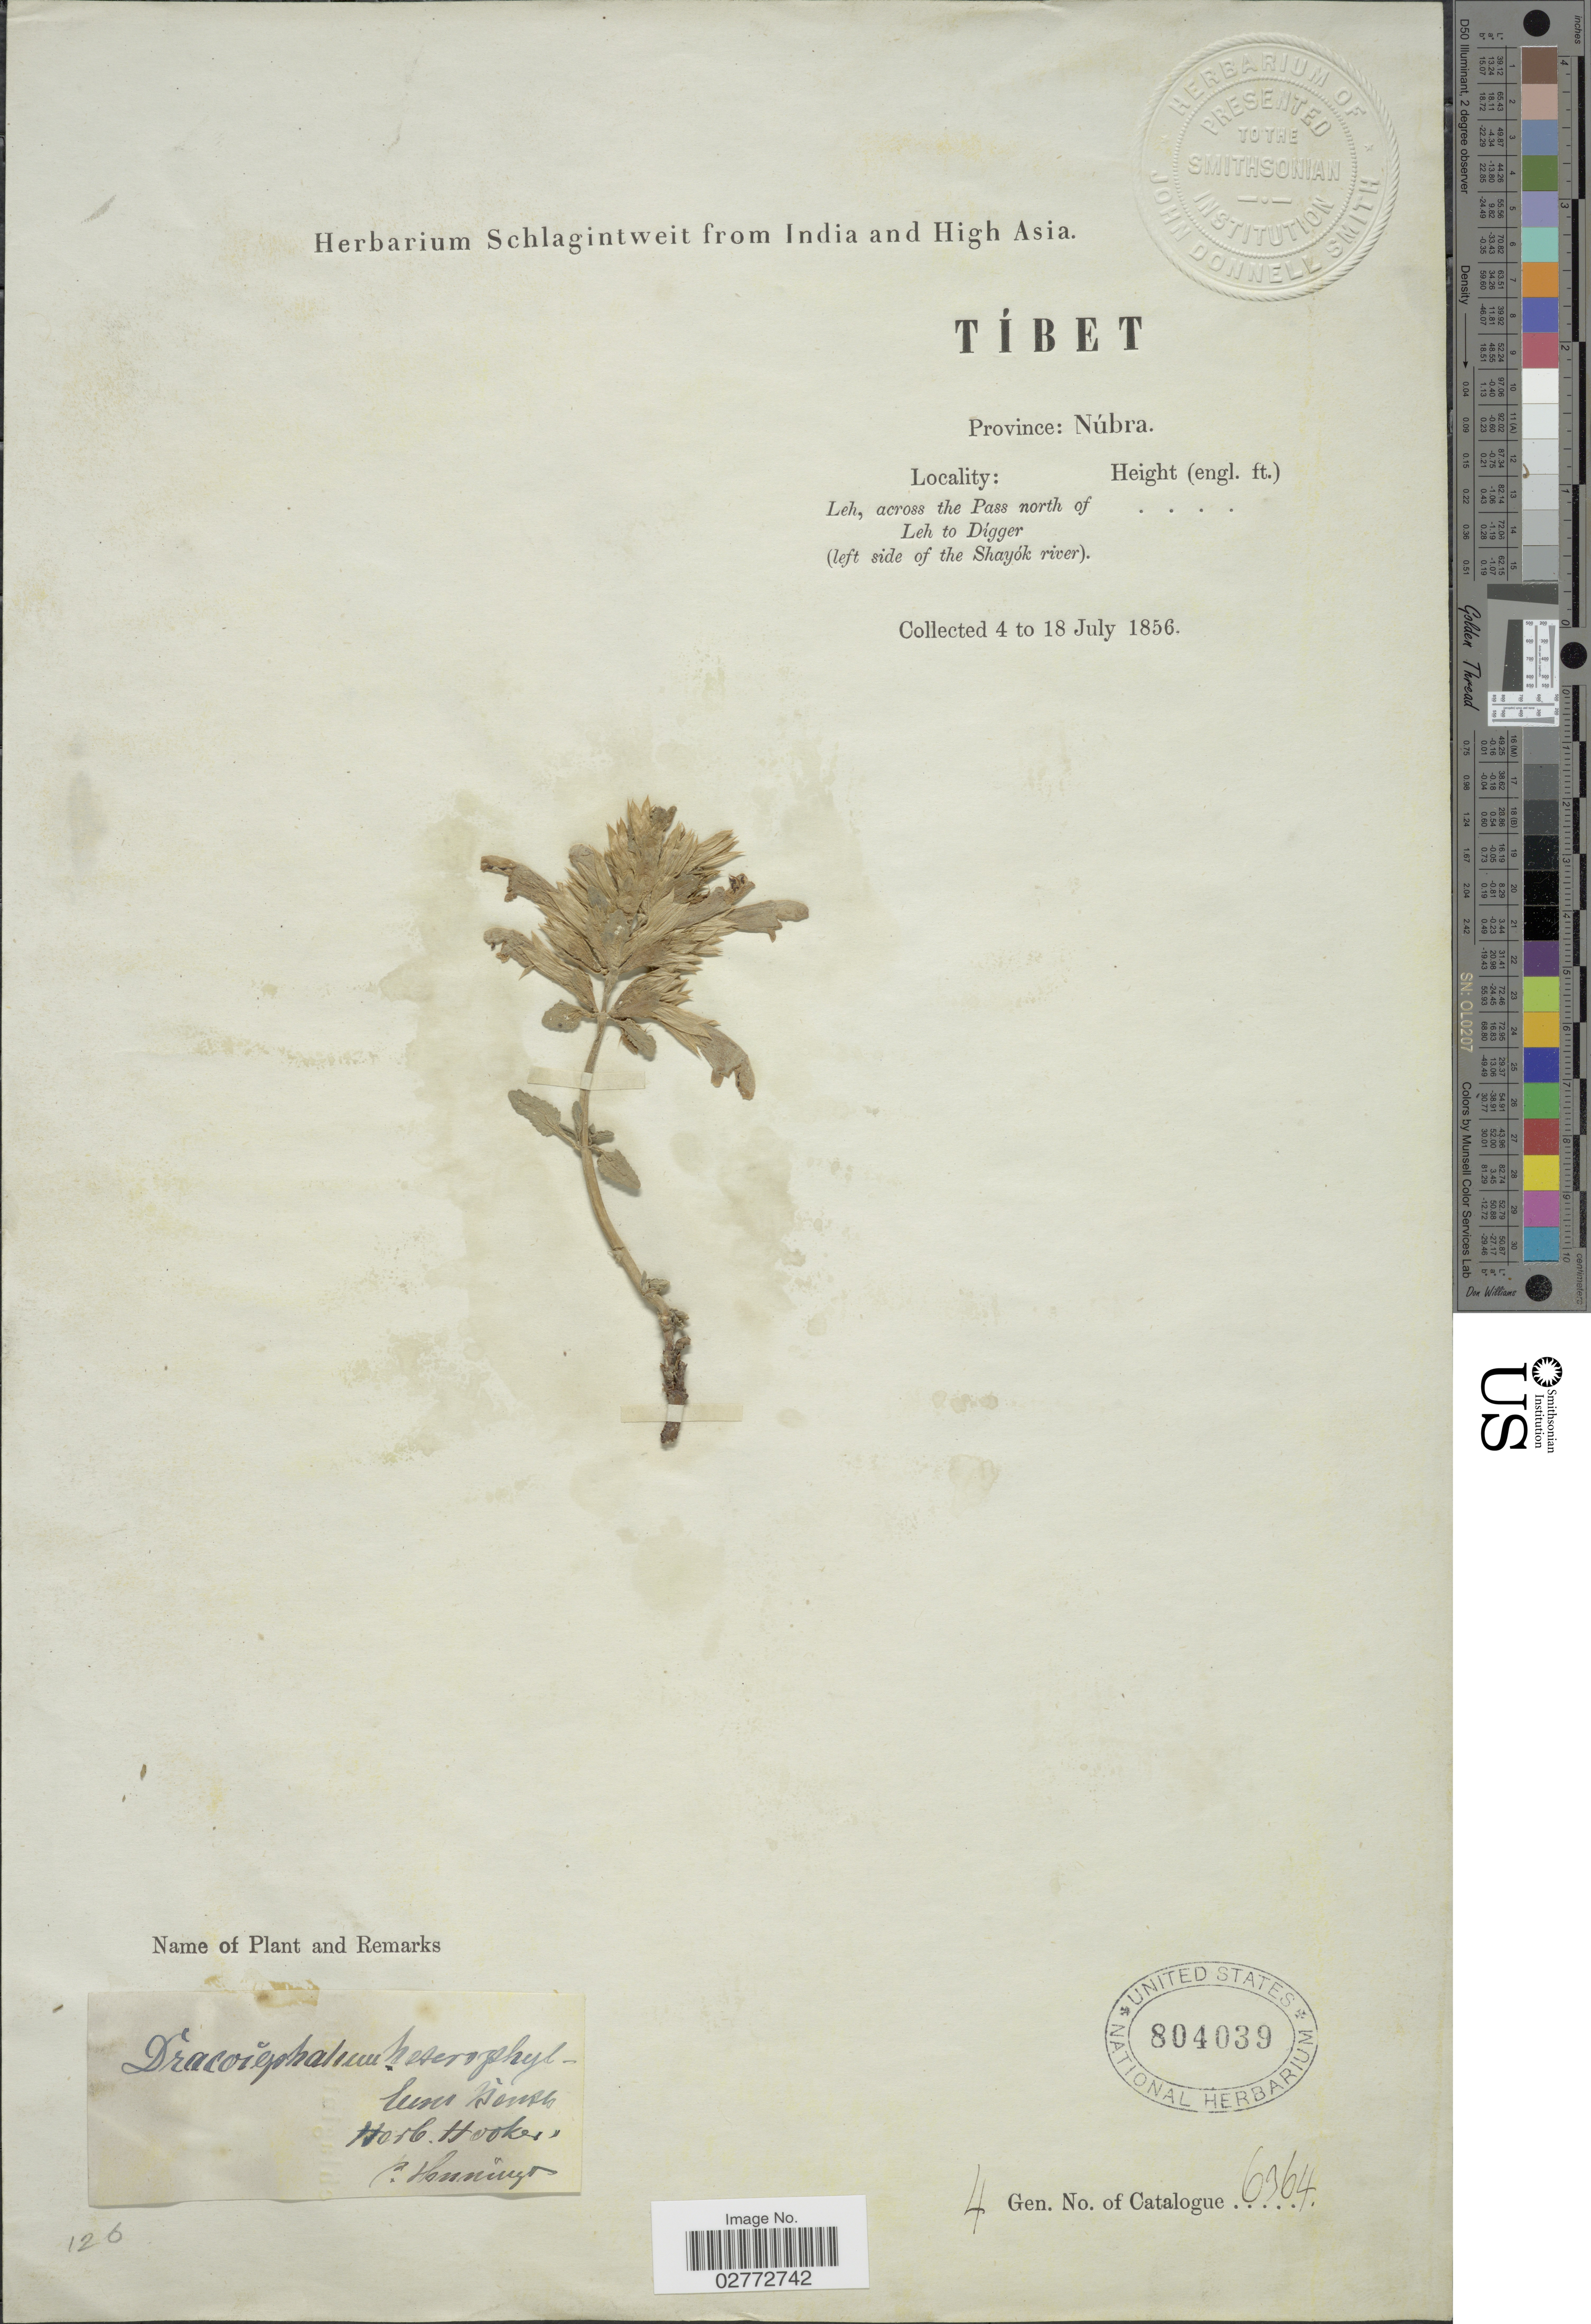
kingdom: Plantae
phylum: Tracheophyta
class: Magnoliopsida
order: Lamiales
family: Lamiaceae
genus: Dracocephalum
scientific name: Dracocephalum heterophyllum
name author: Benth.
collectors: ex herb. Schlagintweit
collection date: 1856-07-04/1856-07-18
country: China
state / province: Xizang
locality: Tibet. Province: Núbra. Leh, across the Pass north of Leh to Digger (left side of the Shayók river).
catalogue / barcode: US 804039